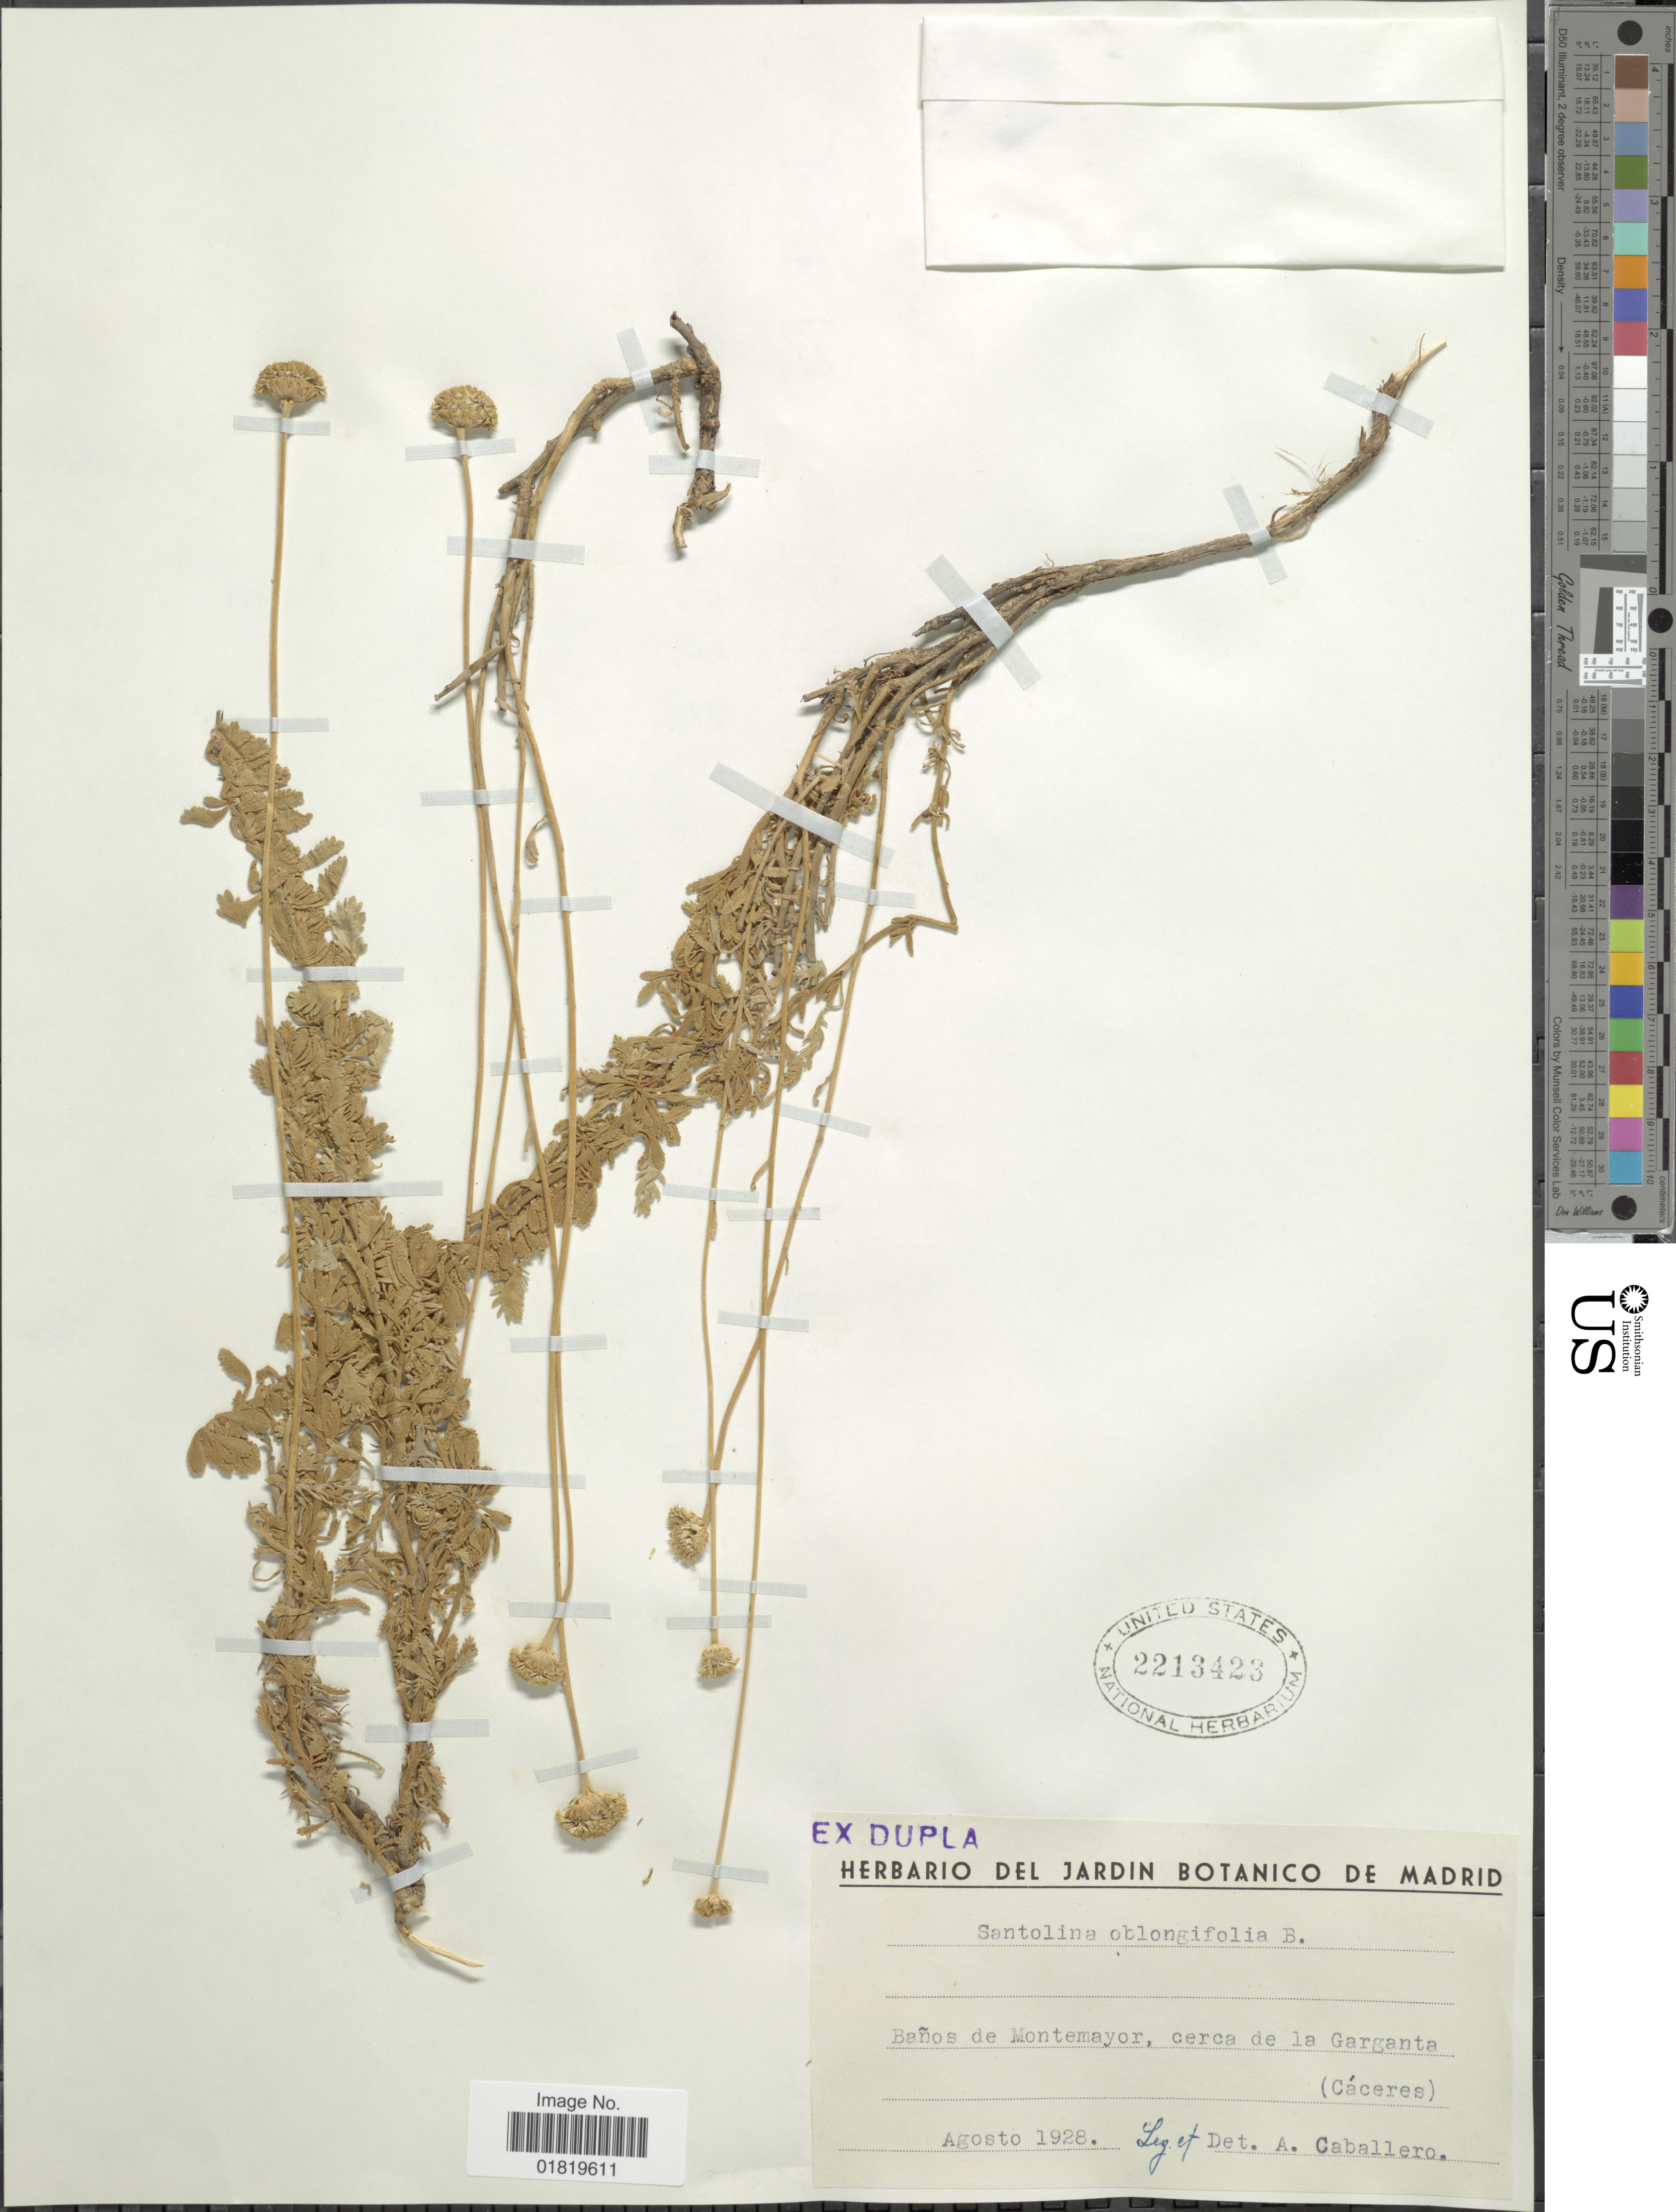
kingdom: Plantae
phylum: Tracheophyta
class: Magnoliopsida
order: Asterales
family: Asteraceae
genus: Santolina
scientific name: Santolina oblongifolia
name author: Boiss.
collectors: A. Caballero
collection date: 1928-08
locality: Banos de Montemayor, cerca de la Garganta (Caceres)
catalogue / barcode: US 2213423